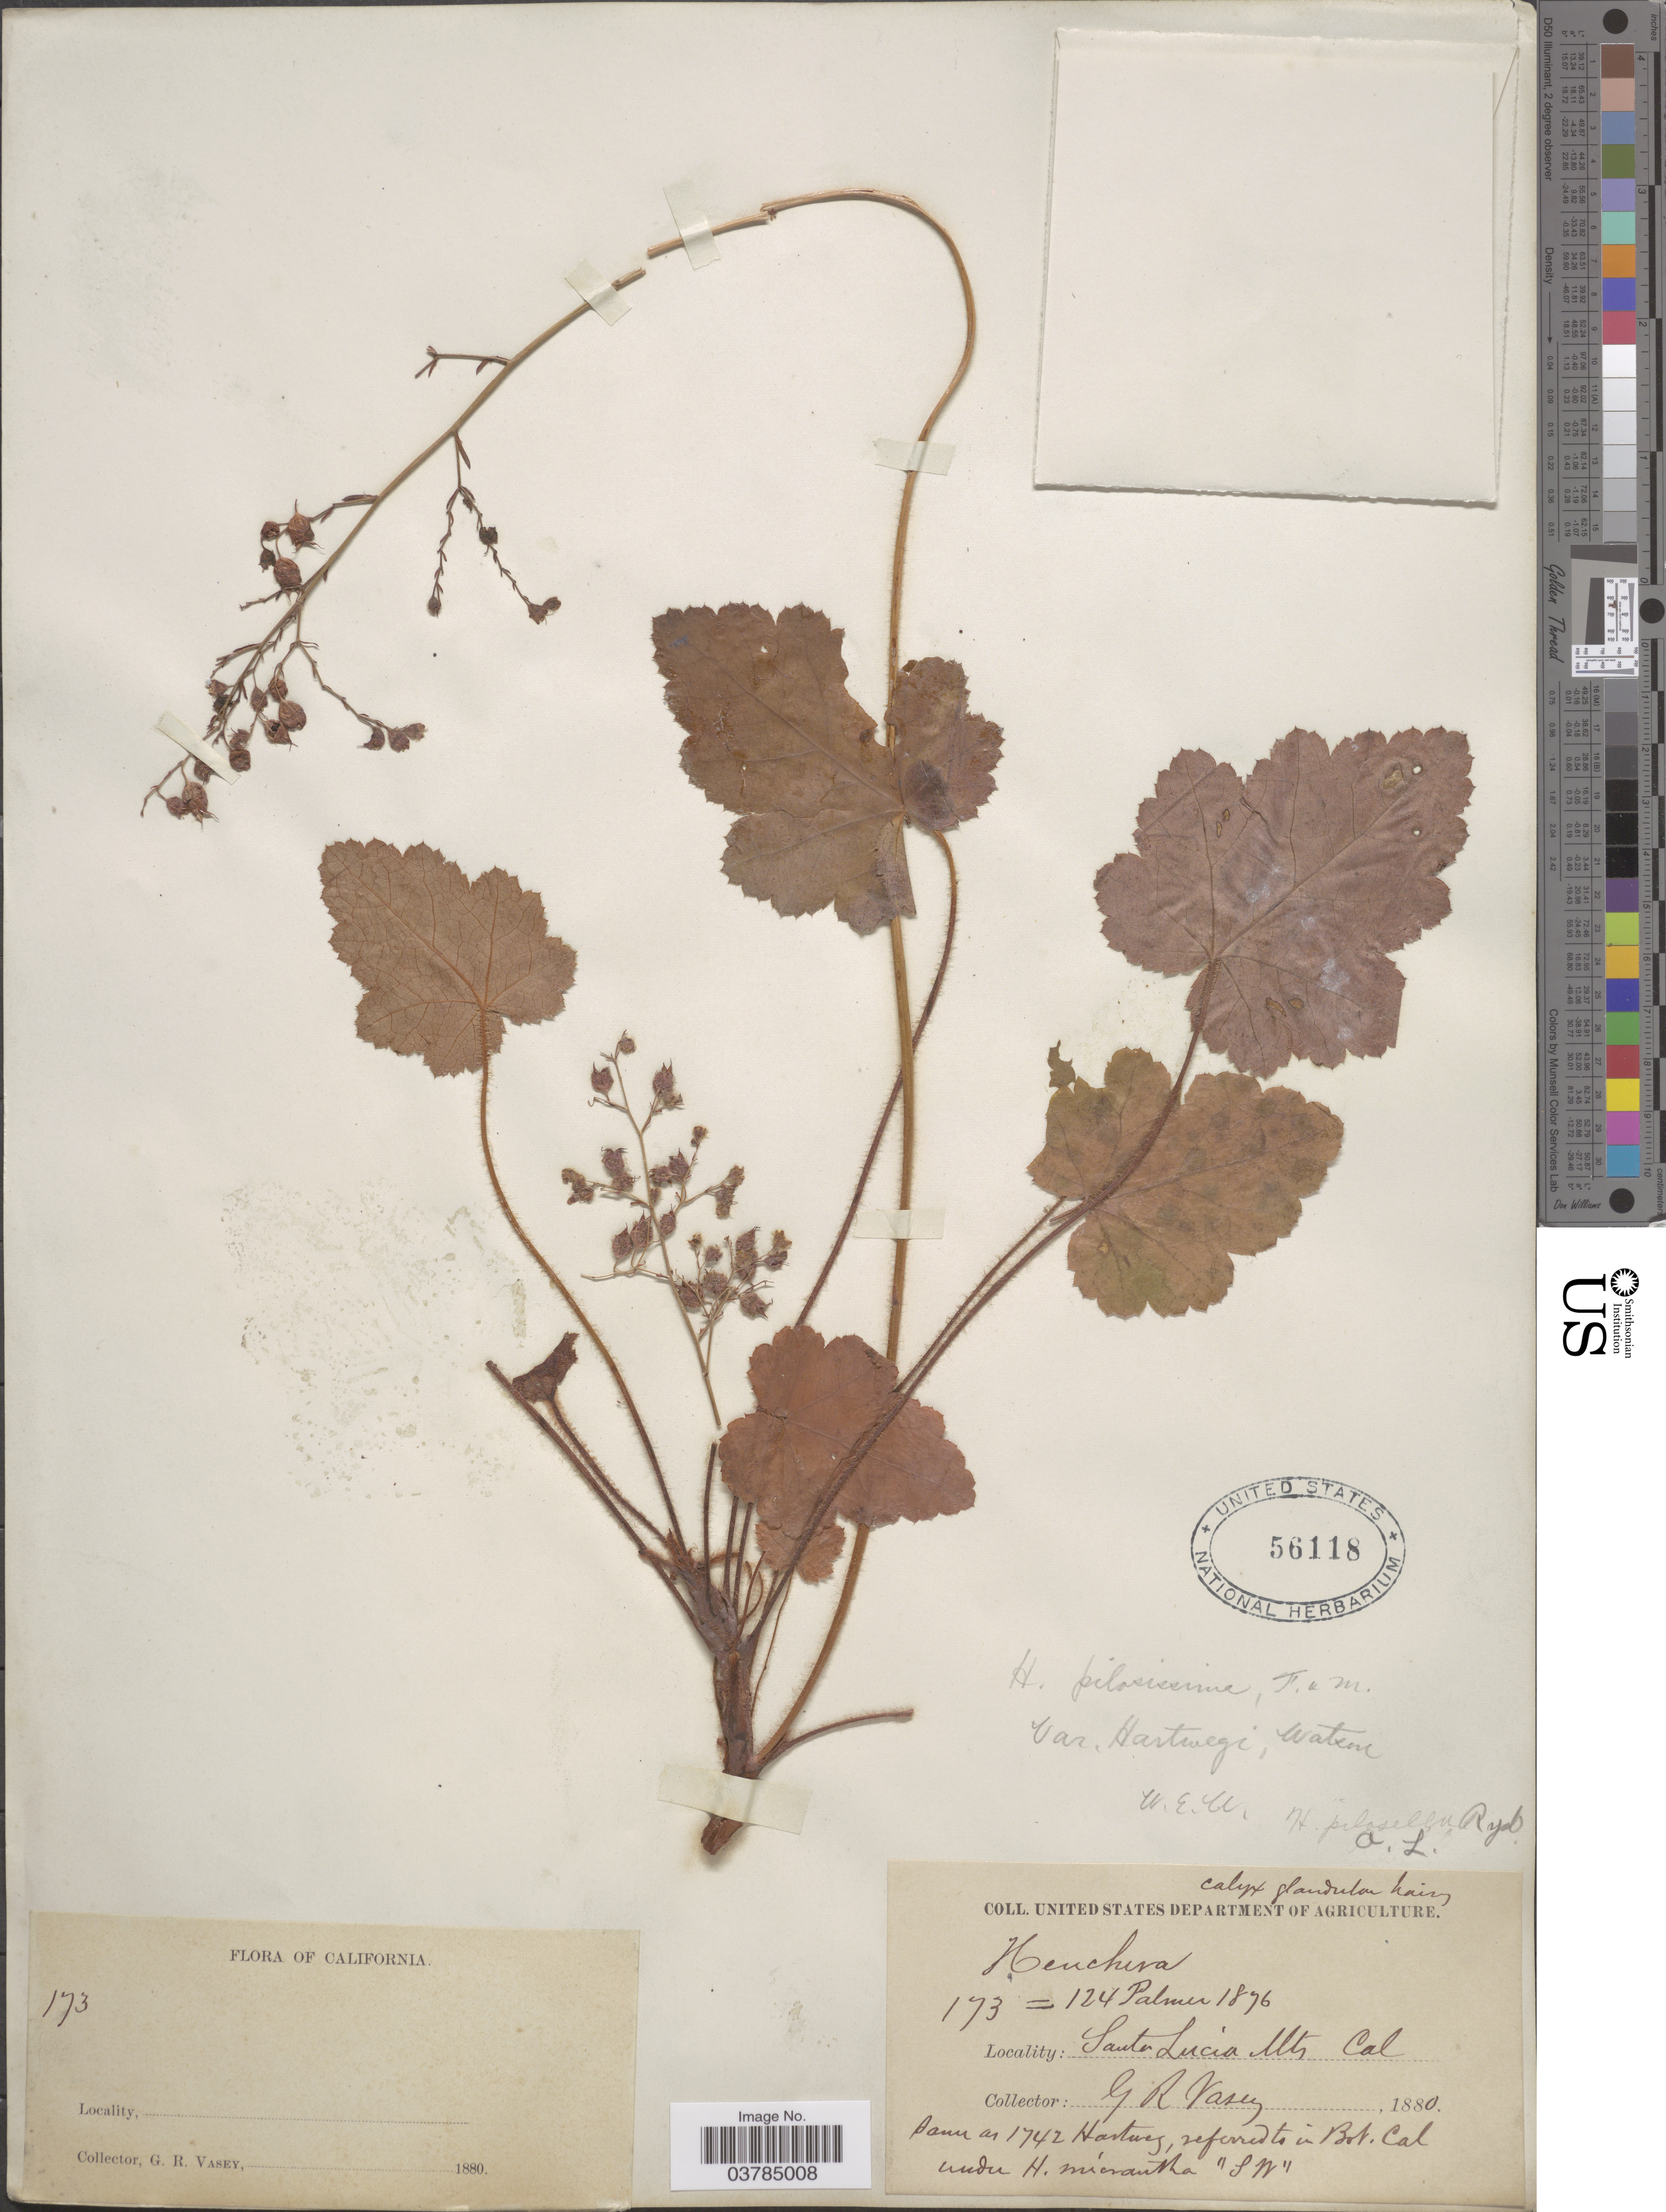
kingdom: Plantae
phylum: Tracheophyta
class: Magnoliopsida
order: Saxifragales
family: Saxifragaceae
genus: Heuchera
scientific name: Heuchera pilosissima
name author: Fisch. & C.A. Mey.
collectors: G. R. Vasey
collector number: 173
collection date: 1880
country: United States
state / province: California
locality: Santa Lucia Mts.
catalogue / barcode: US 56118